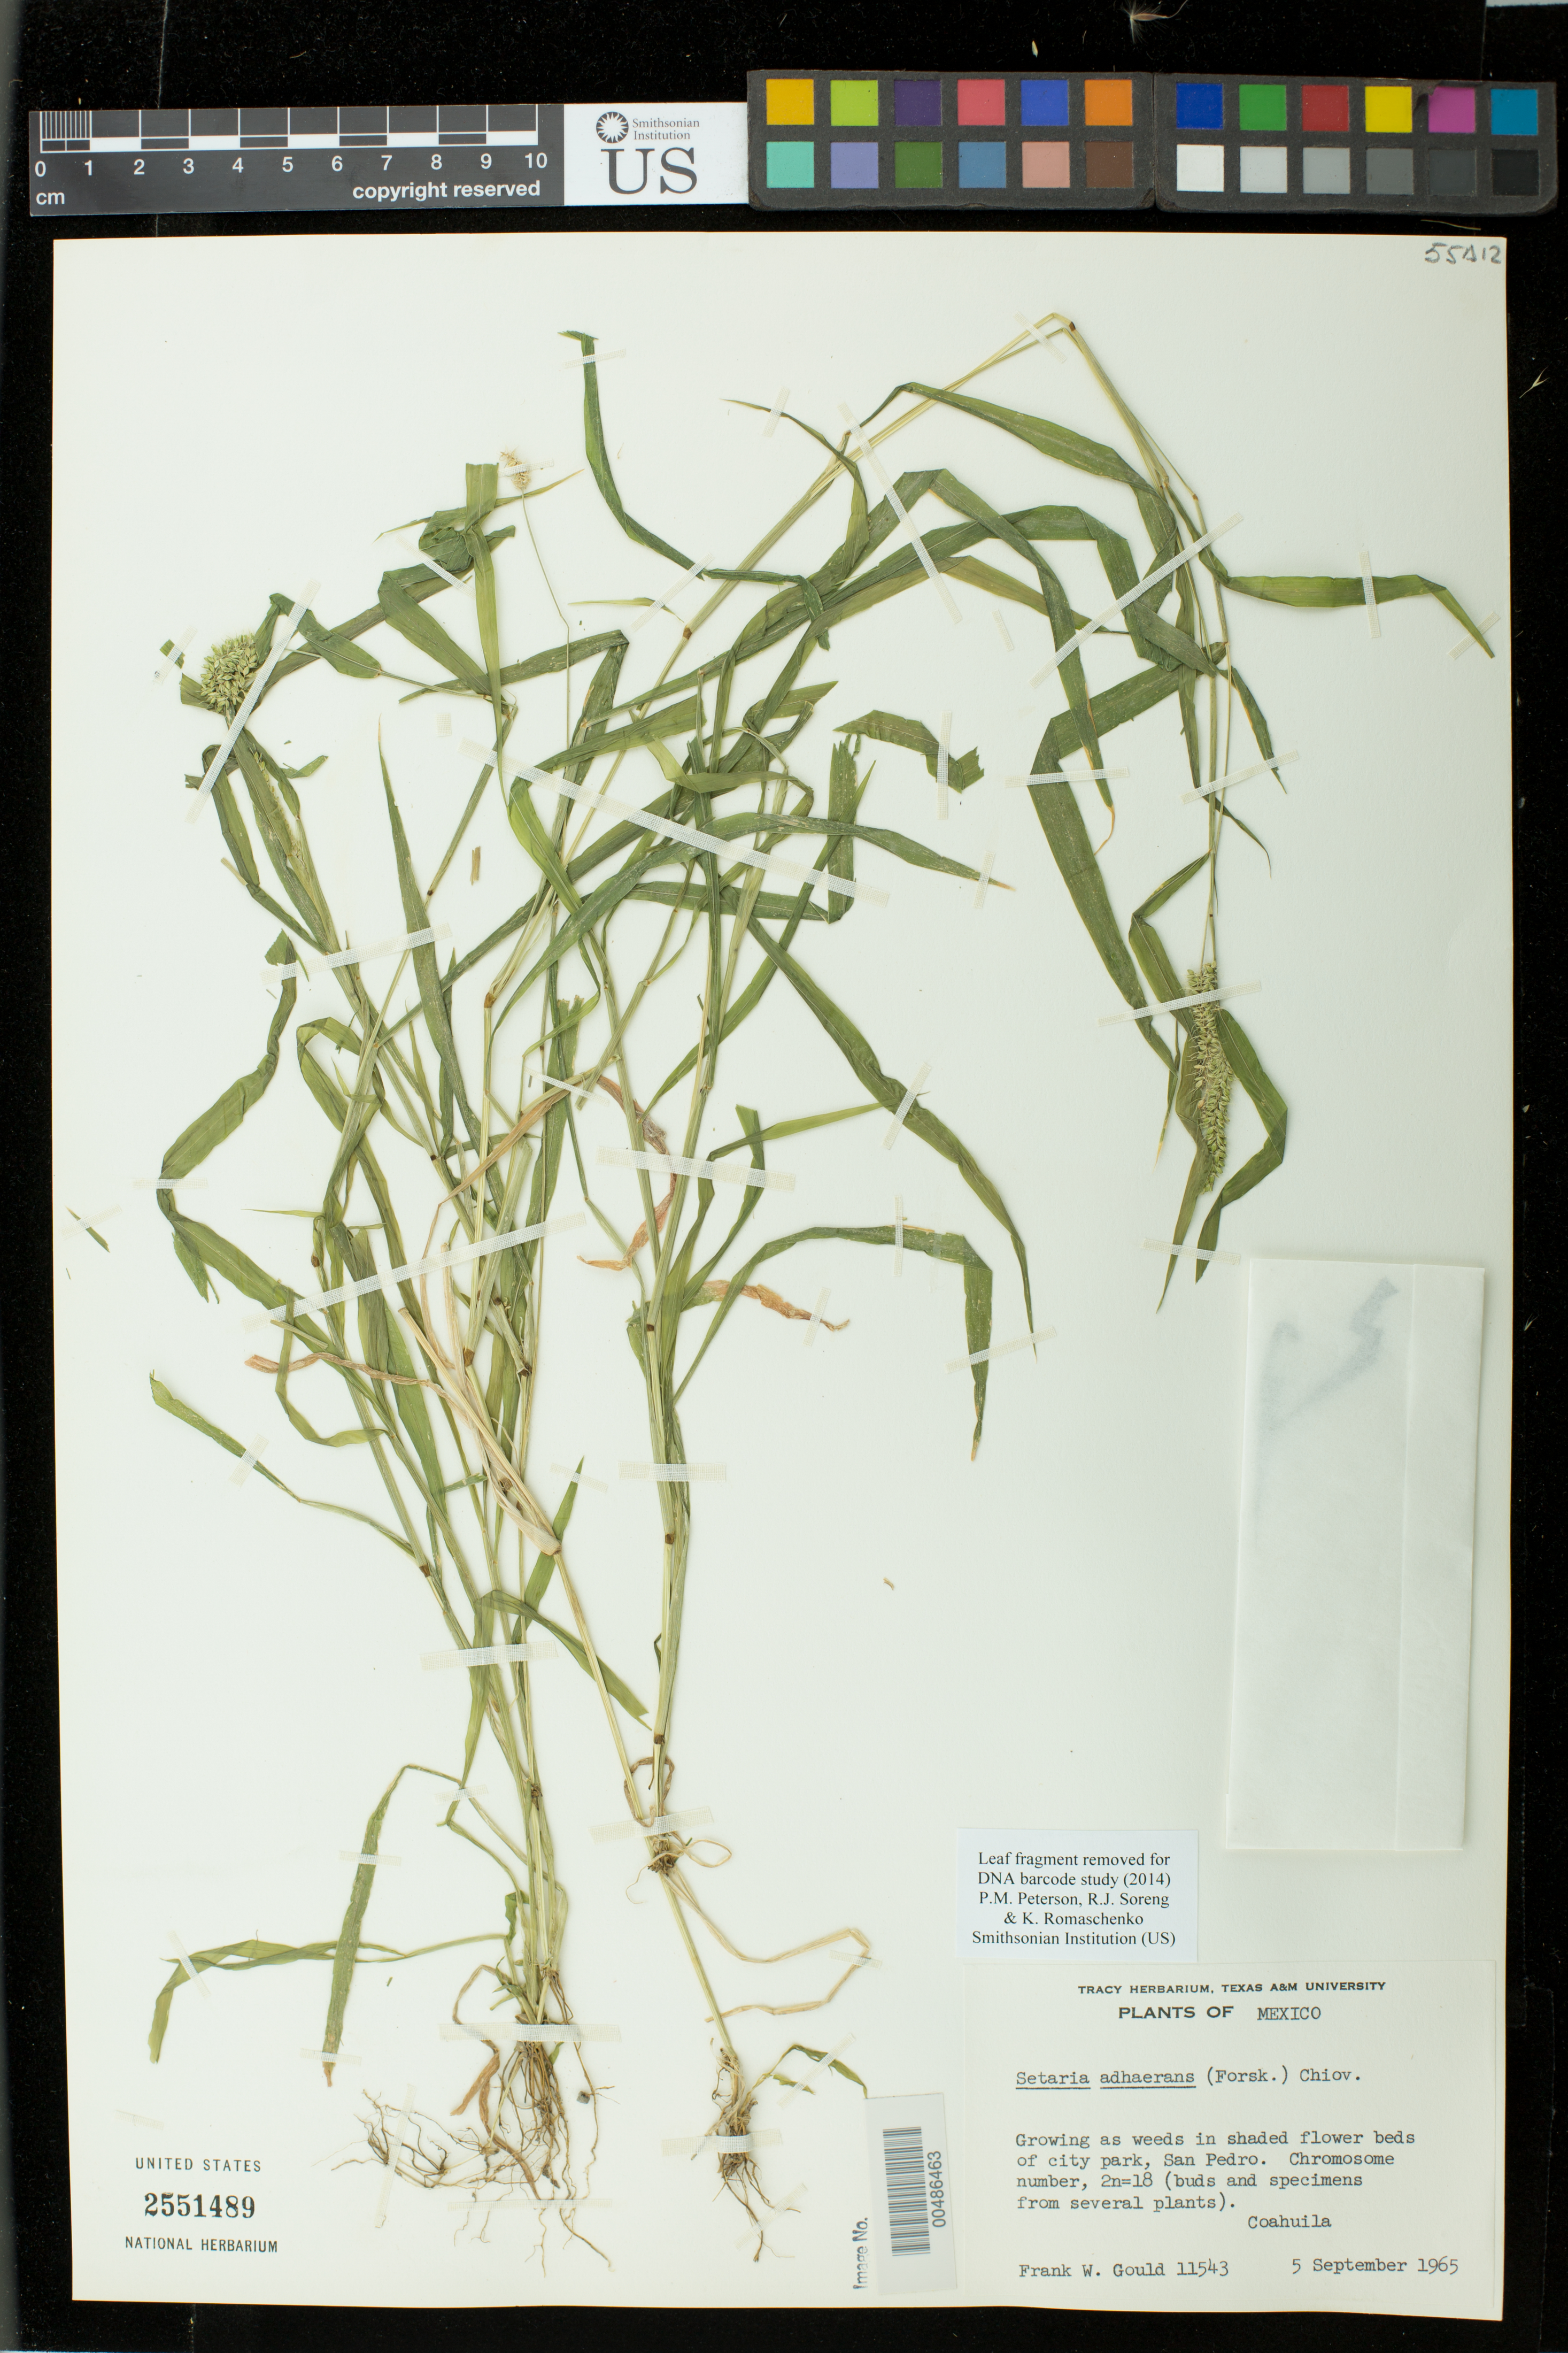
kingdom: Plantae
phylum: Tracheophyta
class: Liliopsida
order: Poales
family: Poaceae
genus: Setaria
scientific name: Setaria adhaerens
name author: (Forssk.) Chiov.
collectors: F. W. Gould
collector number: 11543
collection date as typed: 5 Sep 1965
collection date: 1965-09-05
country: Mexico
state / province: Coahuila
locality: San Pedro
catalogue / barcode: US 2551489